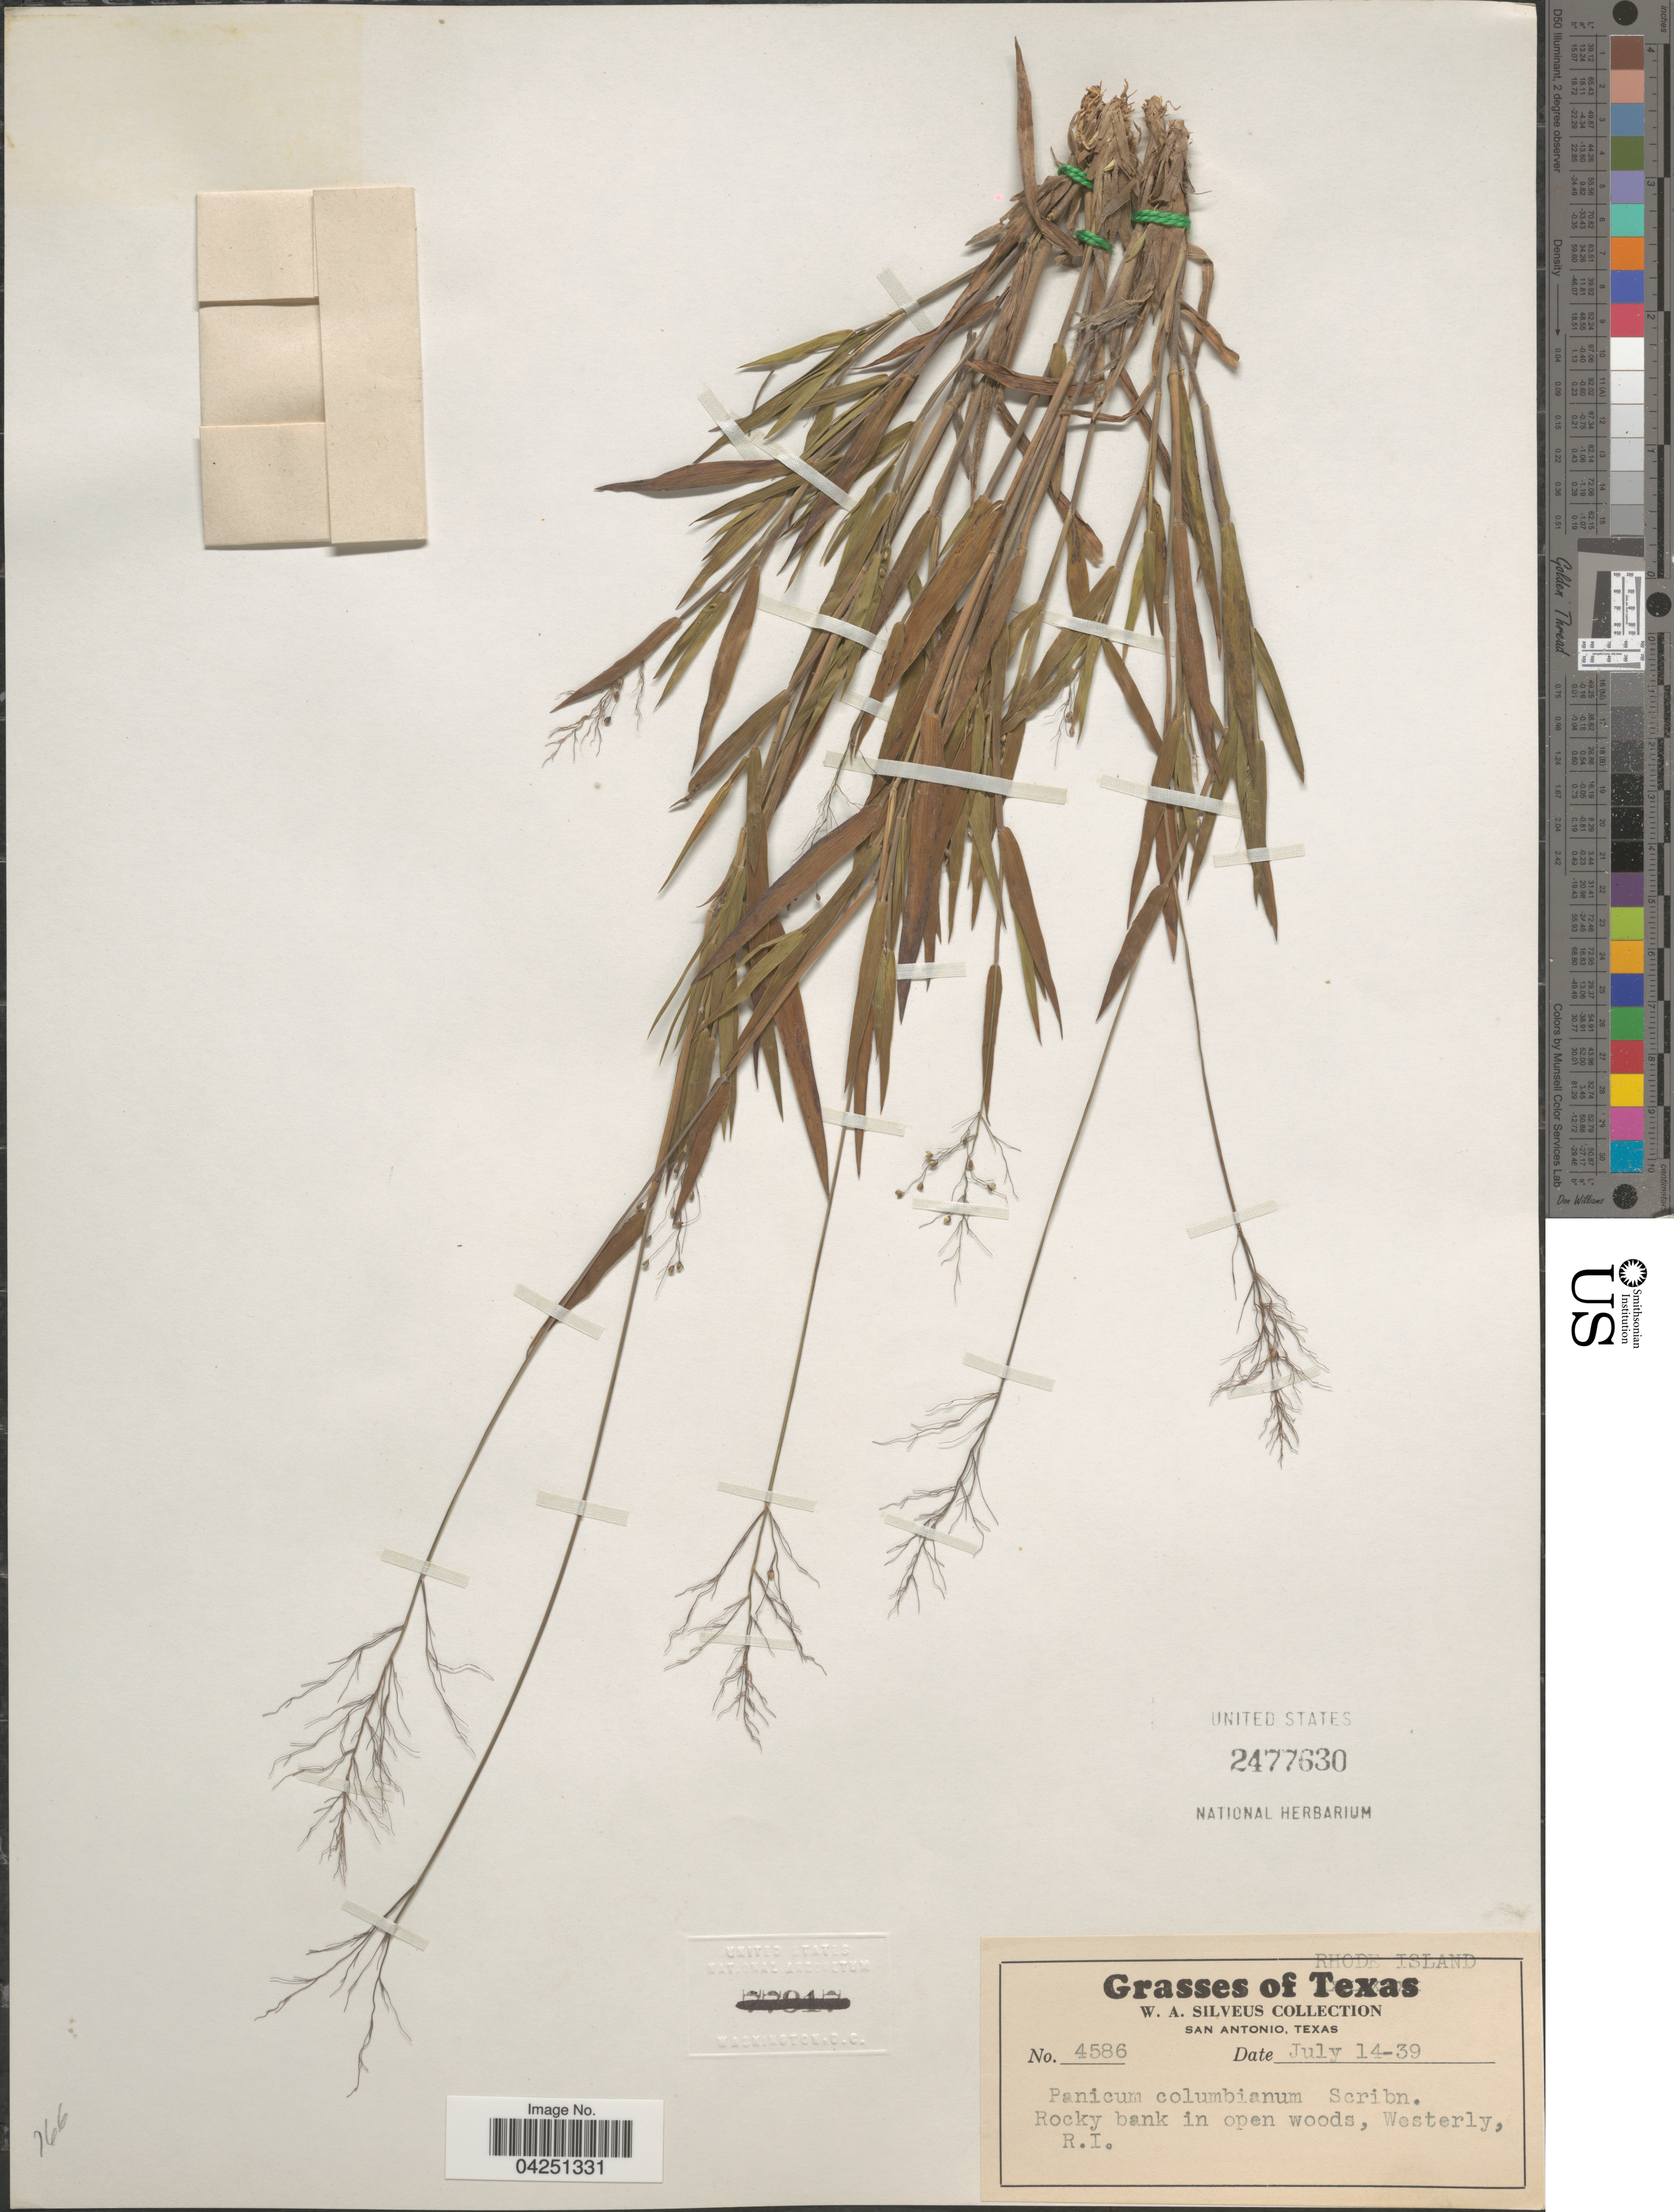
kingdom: Plantae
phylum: Tracheophyta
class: Liliopsida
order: Poales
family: Poaceae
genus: Dichanthelium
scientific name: Dichanthelium acuminatum var. acuminatum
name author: (Sw.) Gould & C.A. Clark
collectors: W. Silveus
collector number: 4586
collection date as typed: Transcribed d/m/y: 14/7/39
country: United States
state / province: Rhode Island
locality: Rocky bank in open woods, Westerly.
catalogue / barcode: US 2477630